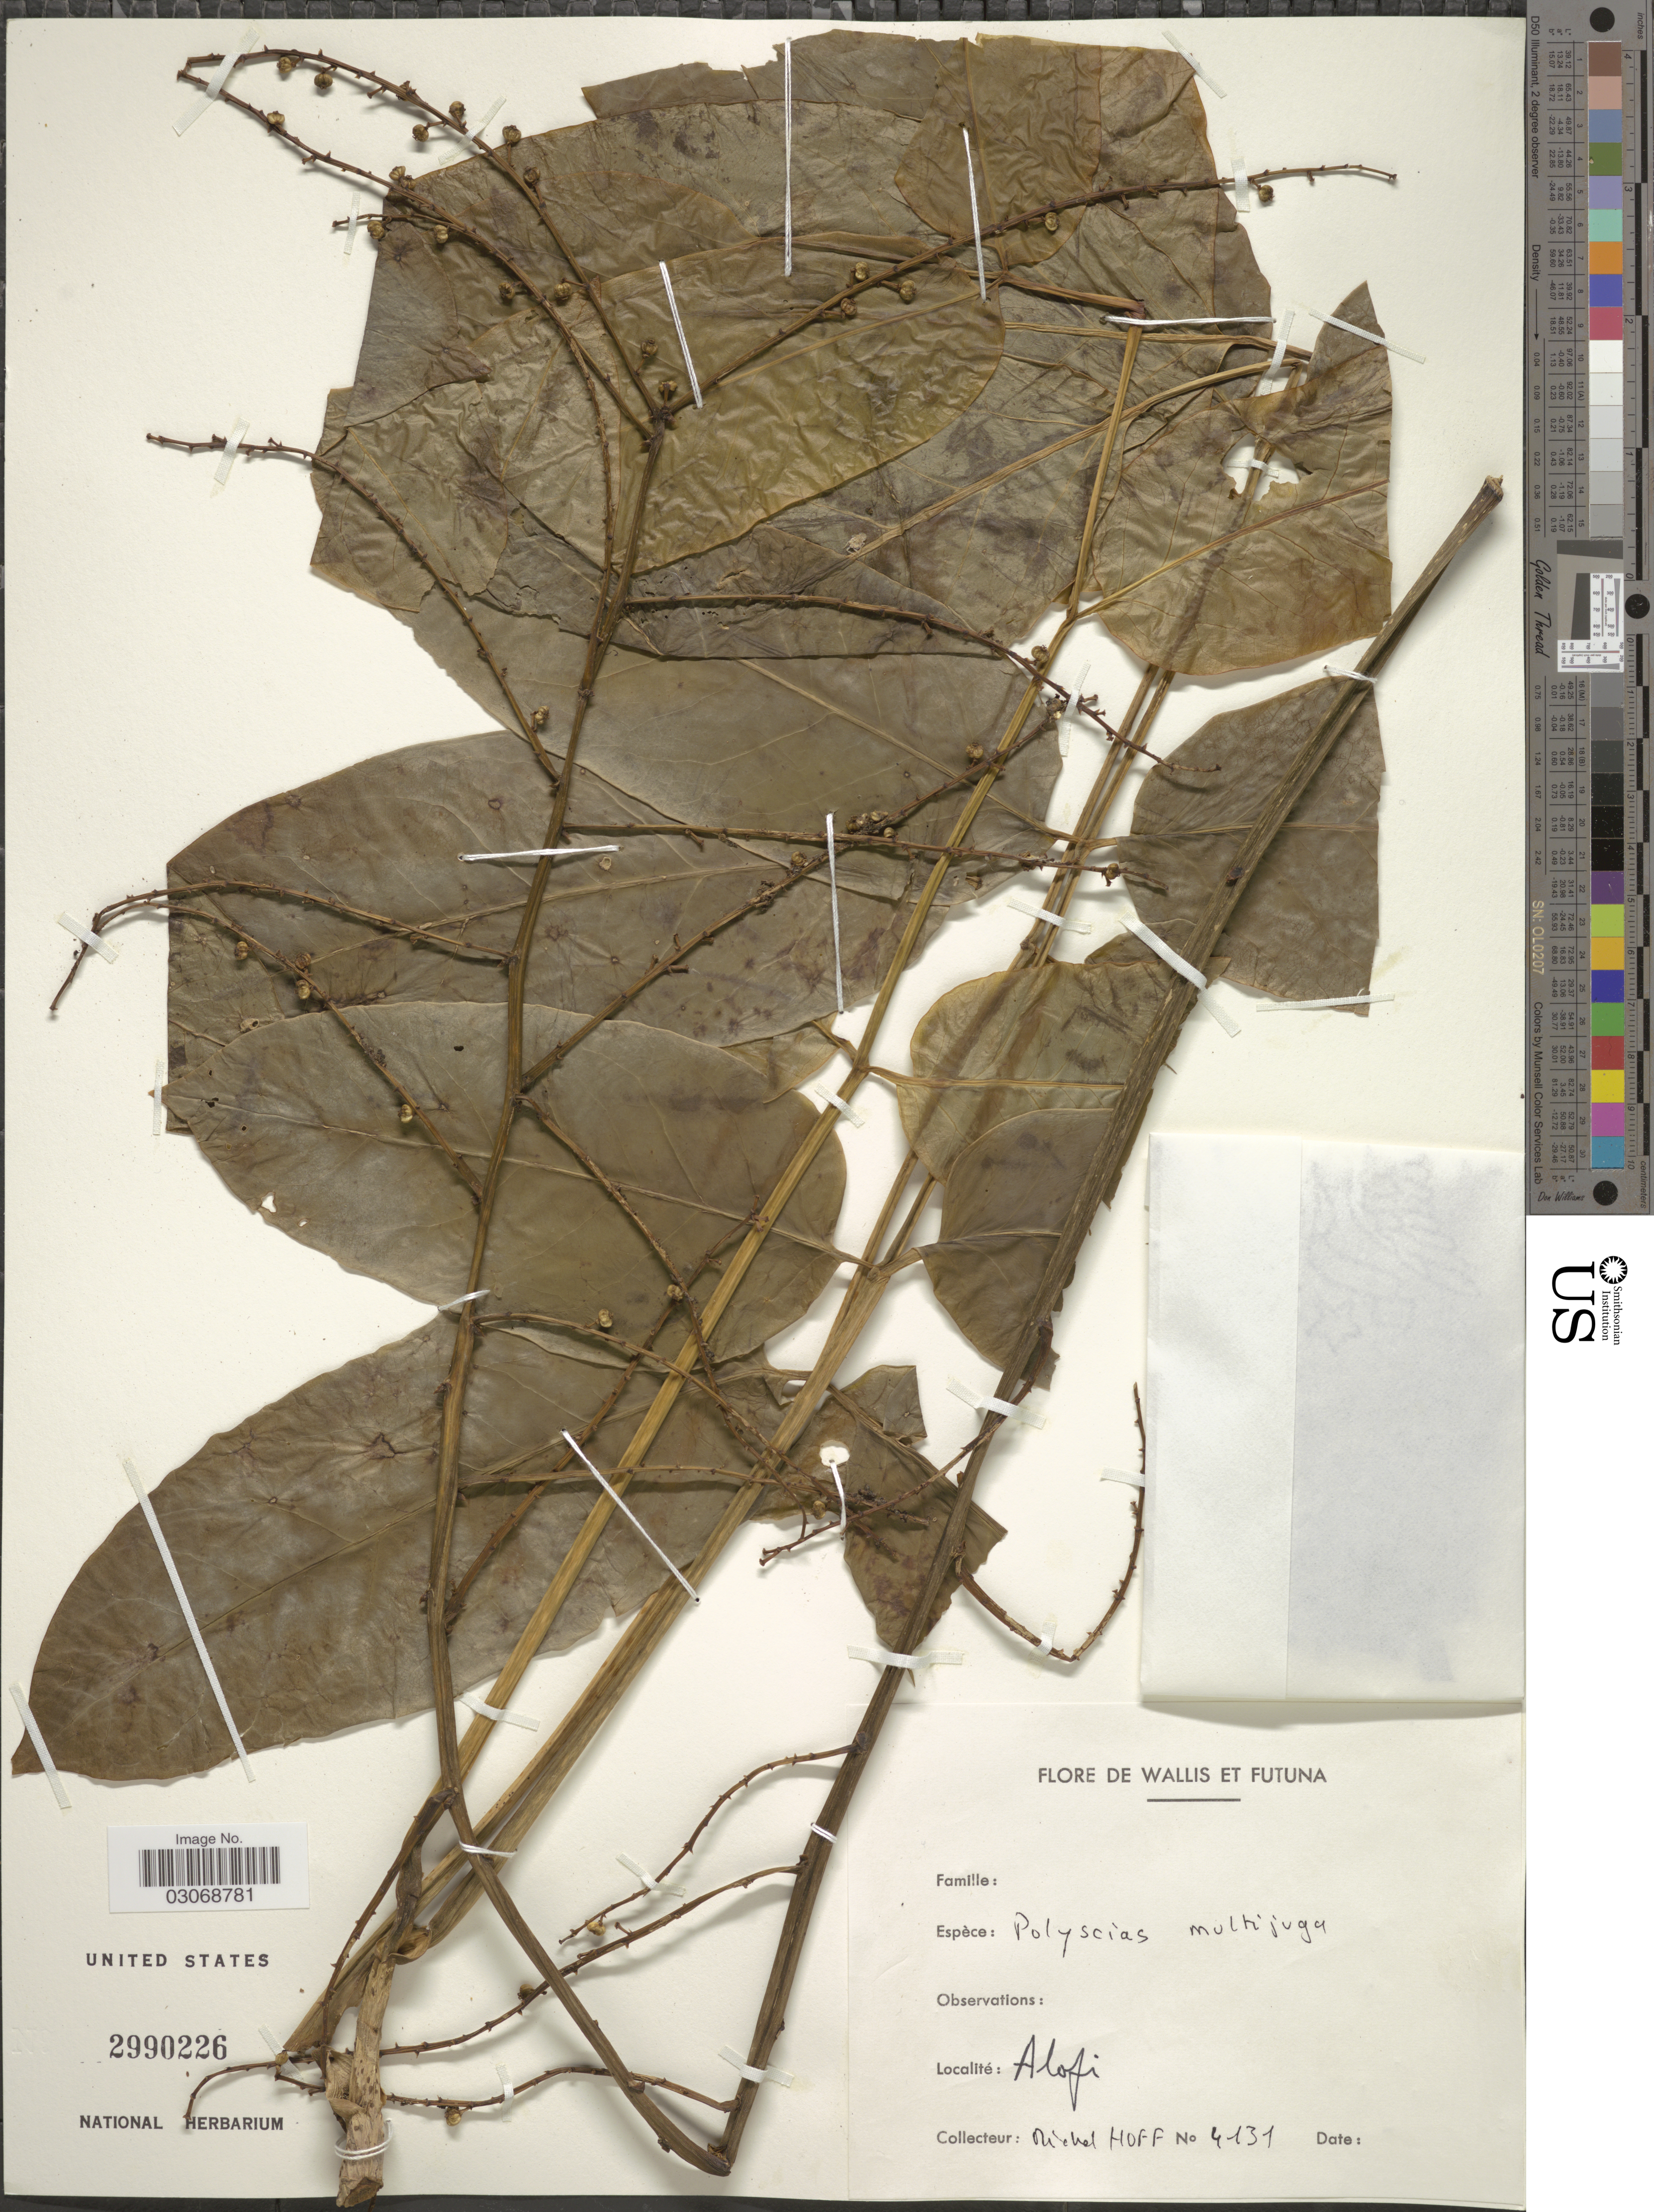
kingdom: Plantae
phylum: Tracheophyta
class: Magnoliopsida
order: Apiales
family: Araliaceae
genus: Polyscias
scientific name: Polyscias multijuga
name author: Harms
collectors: M. Hoff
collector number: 4131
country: Wallis and Futuna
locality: Wallis et Futuna, Alofi.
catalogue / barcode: US 2990226